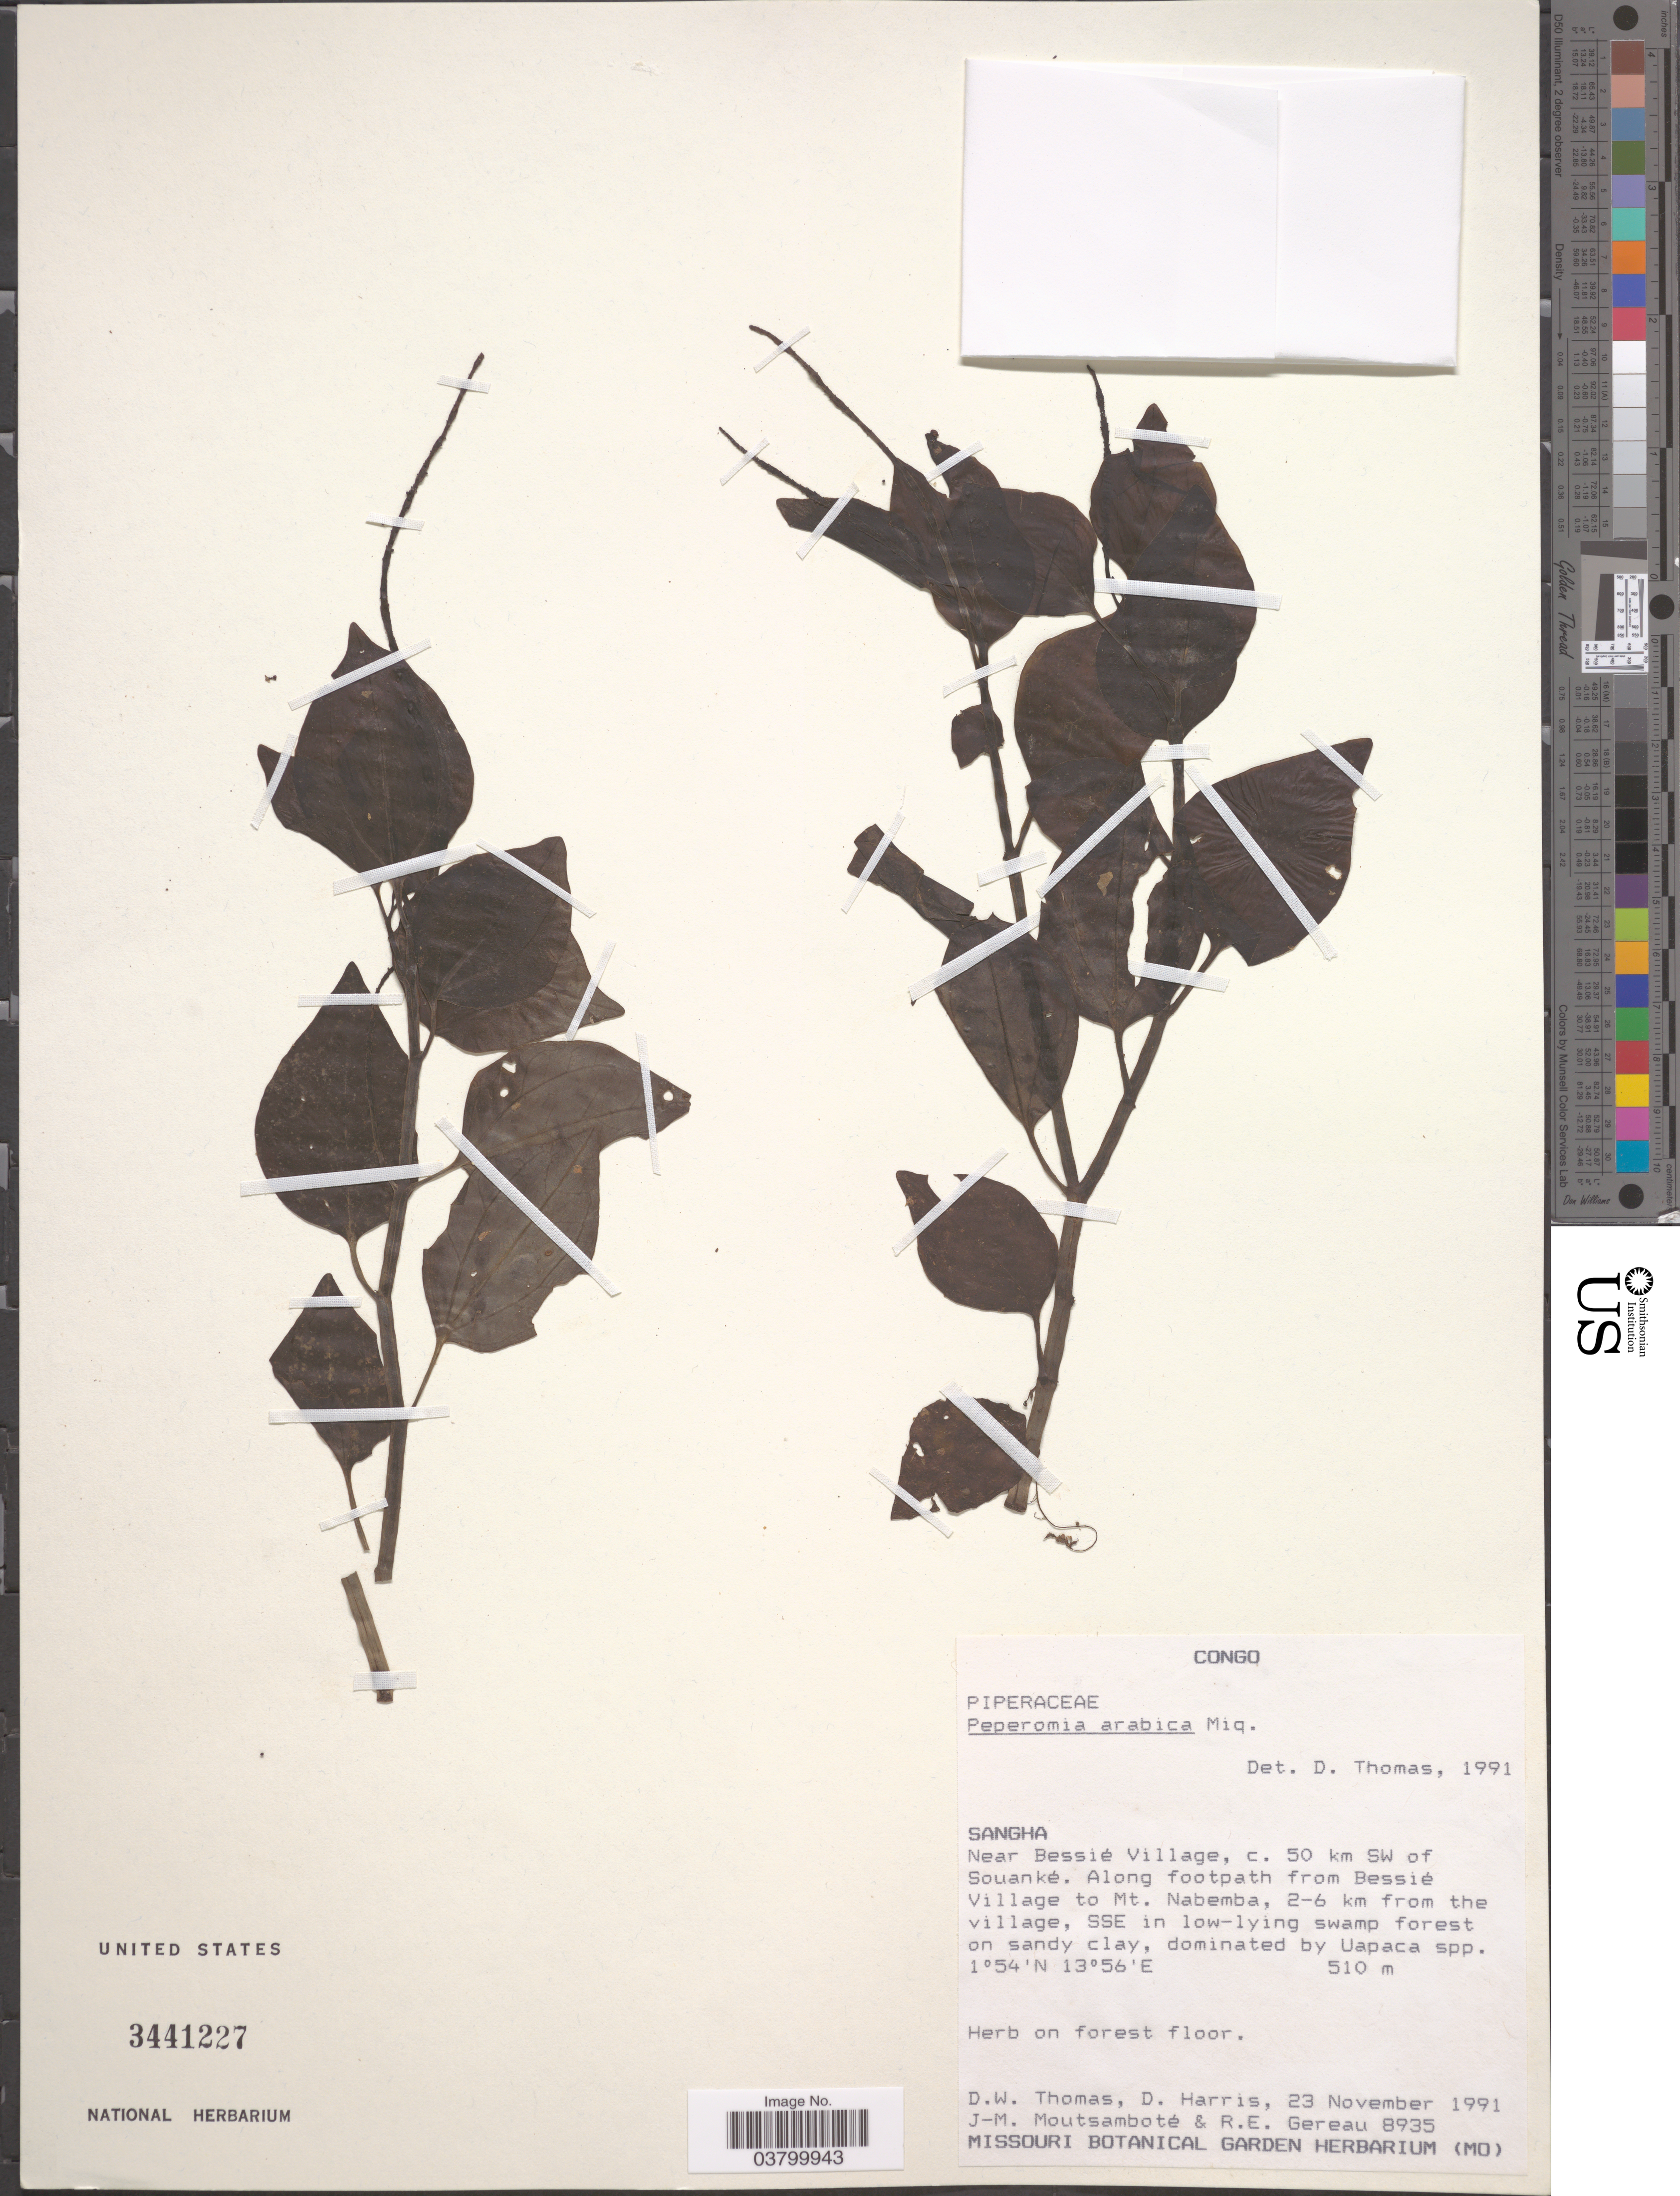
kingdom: Plantae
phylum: Tracheophyta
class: Magnoliopsida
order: Piperales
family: Piperaceae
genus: Peperomia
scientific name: Peperomia arabica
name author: Miq.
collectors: D. W. Thomas, D. Harris, J. Moutsambote & R. Gereau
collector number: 8935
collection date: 1991-11-23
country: Congo, Republic of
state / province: Sangha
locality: Near Bessié Village, c. 50 km SW of Souanké. Along footpath from Bessié Village to Mt. Nabemba, 2-6 km from the village, SSE in low-lying swamp forest on sandy clay.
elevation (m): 510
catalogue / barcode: US 3441227